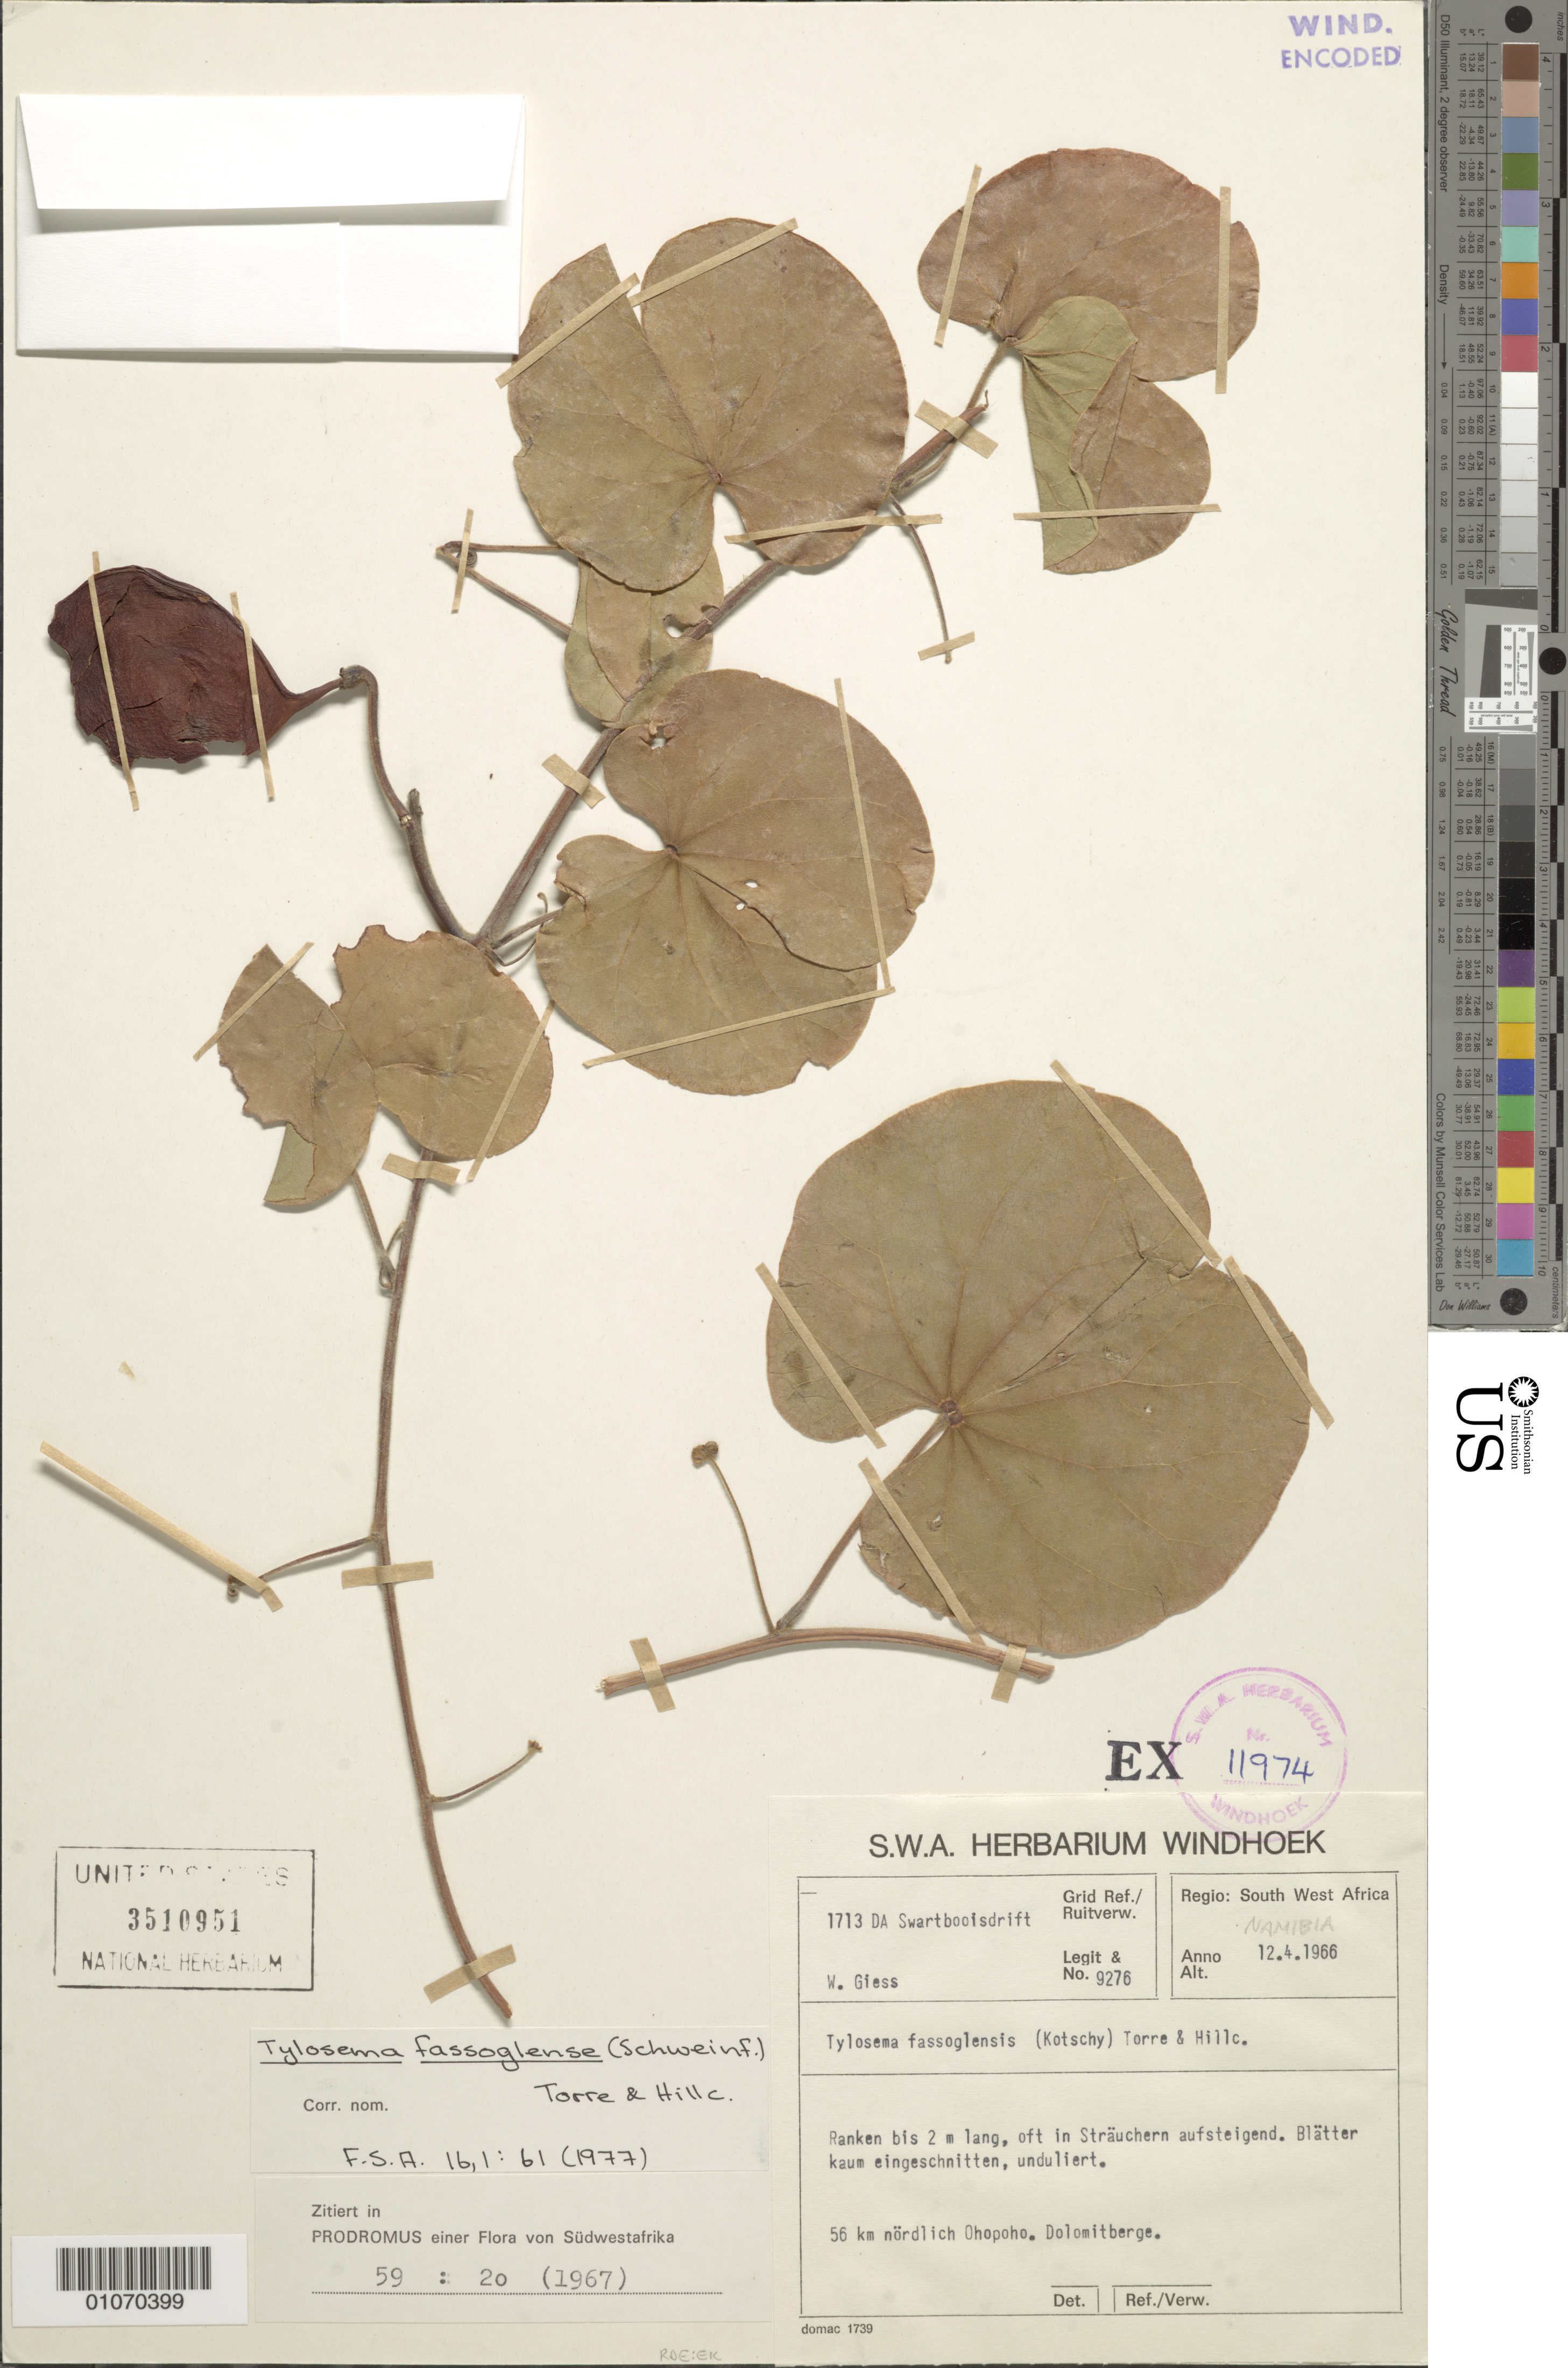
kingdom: Plantae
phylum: Tracheophyta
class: Magnoliopsida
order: Fabales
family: Fabaceae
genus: Tylosema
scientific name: Tylosema fassoglense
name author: (Kotschy ex Schweinf.) Torre & Hillc.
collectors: W. Giess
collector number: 9276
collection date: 1966-04-12 or 1966-12-04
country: Namibia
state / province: Kunene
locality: DA Swartbooisdrift. 56 km nordlich Ohopoho, Dolomitberge.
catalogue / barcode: US 3510951